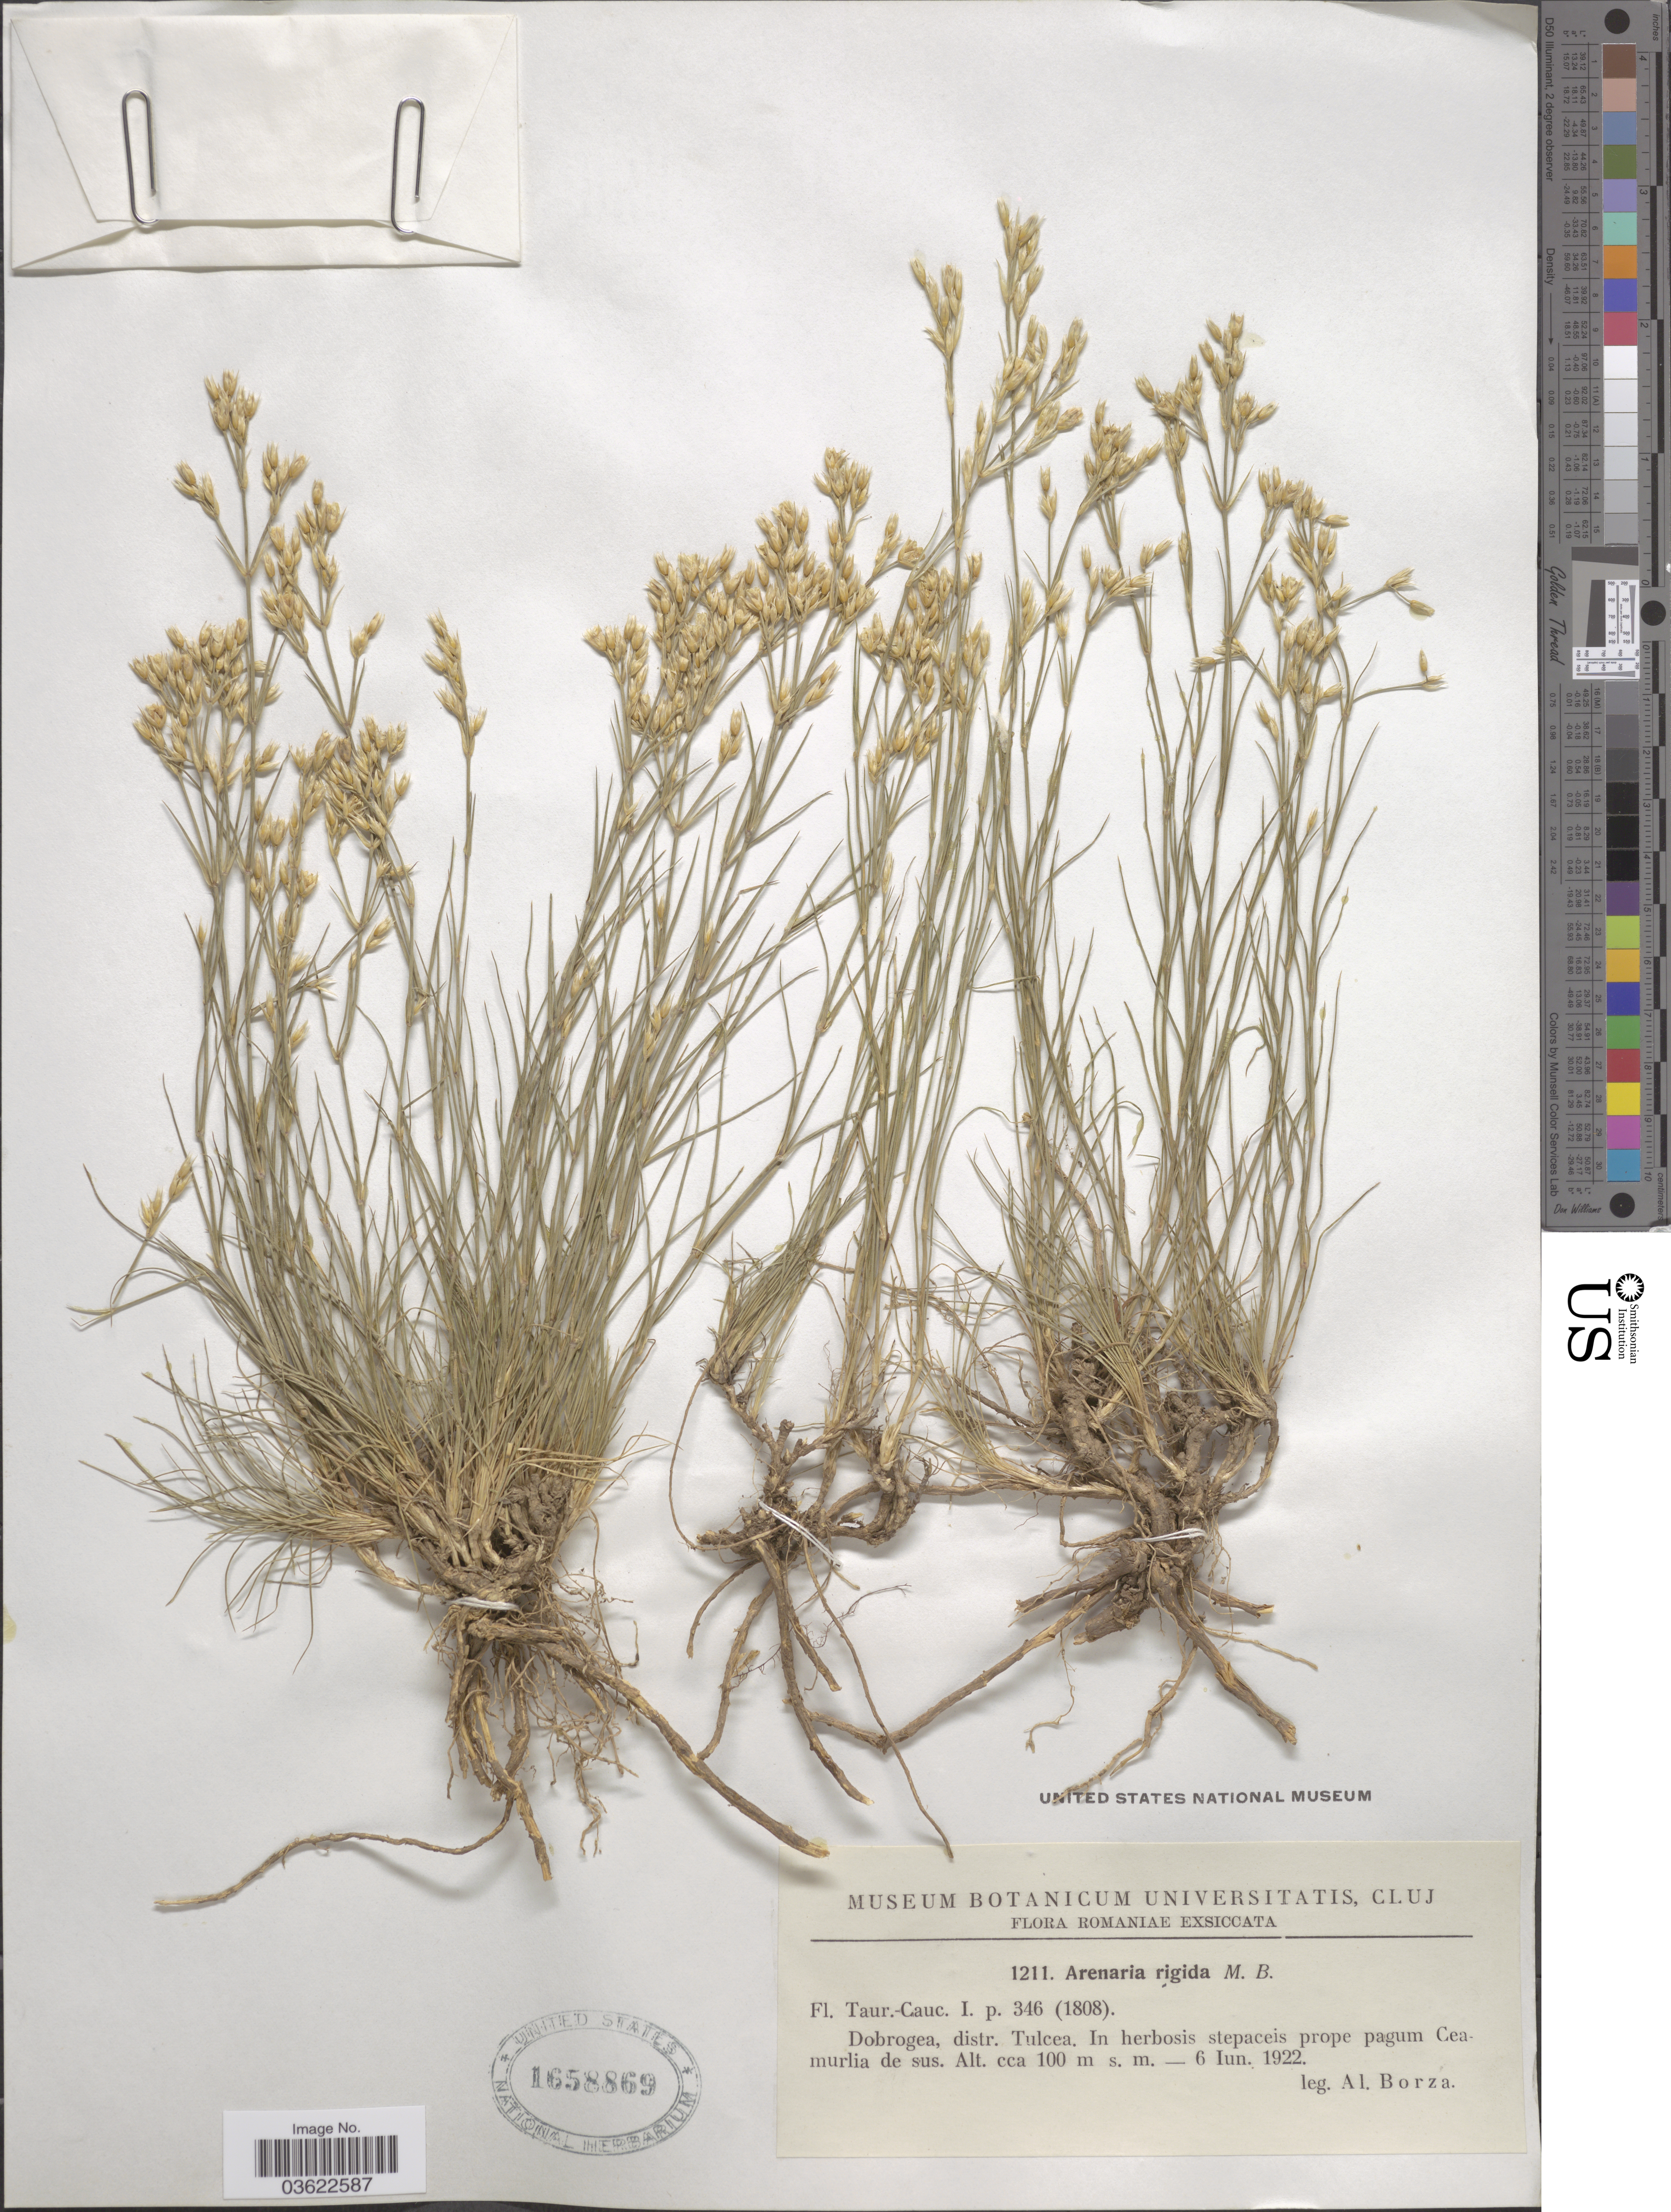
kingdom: Plantae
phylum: Tracheophyta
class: Magnoliopsida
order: Caryophyllales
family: Caryophyllaceae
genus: Eremogone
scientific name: Eremogone rigida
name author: (M. Bieb.) Fenzl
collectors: A. Borza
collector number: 1211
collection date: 1922-06-06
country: Romania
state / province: Tulcea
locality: Dobrogea, distr. Tulcea. In herbosis stepaceis prope pagum Ceamurlia de sus.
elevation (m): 100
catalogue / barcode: US 1658869